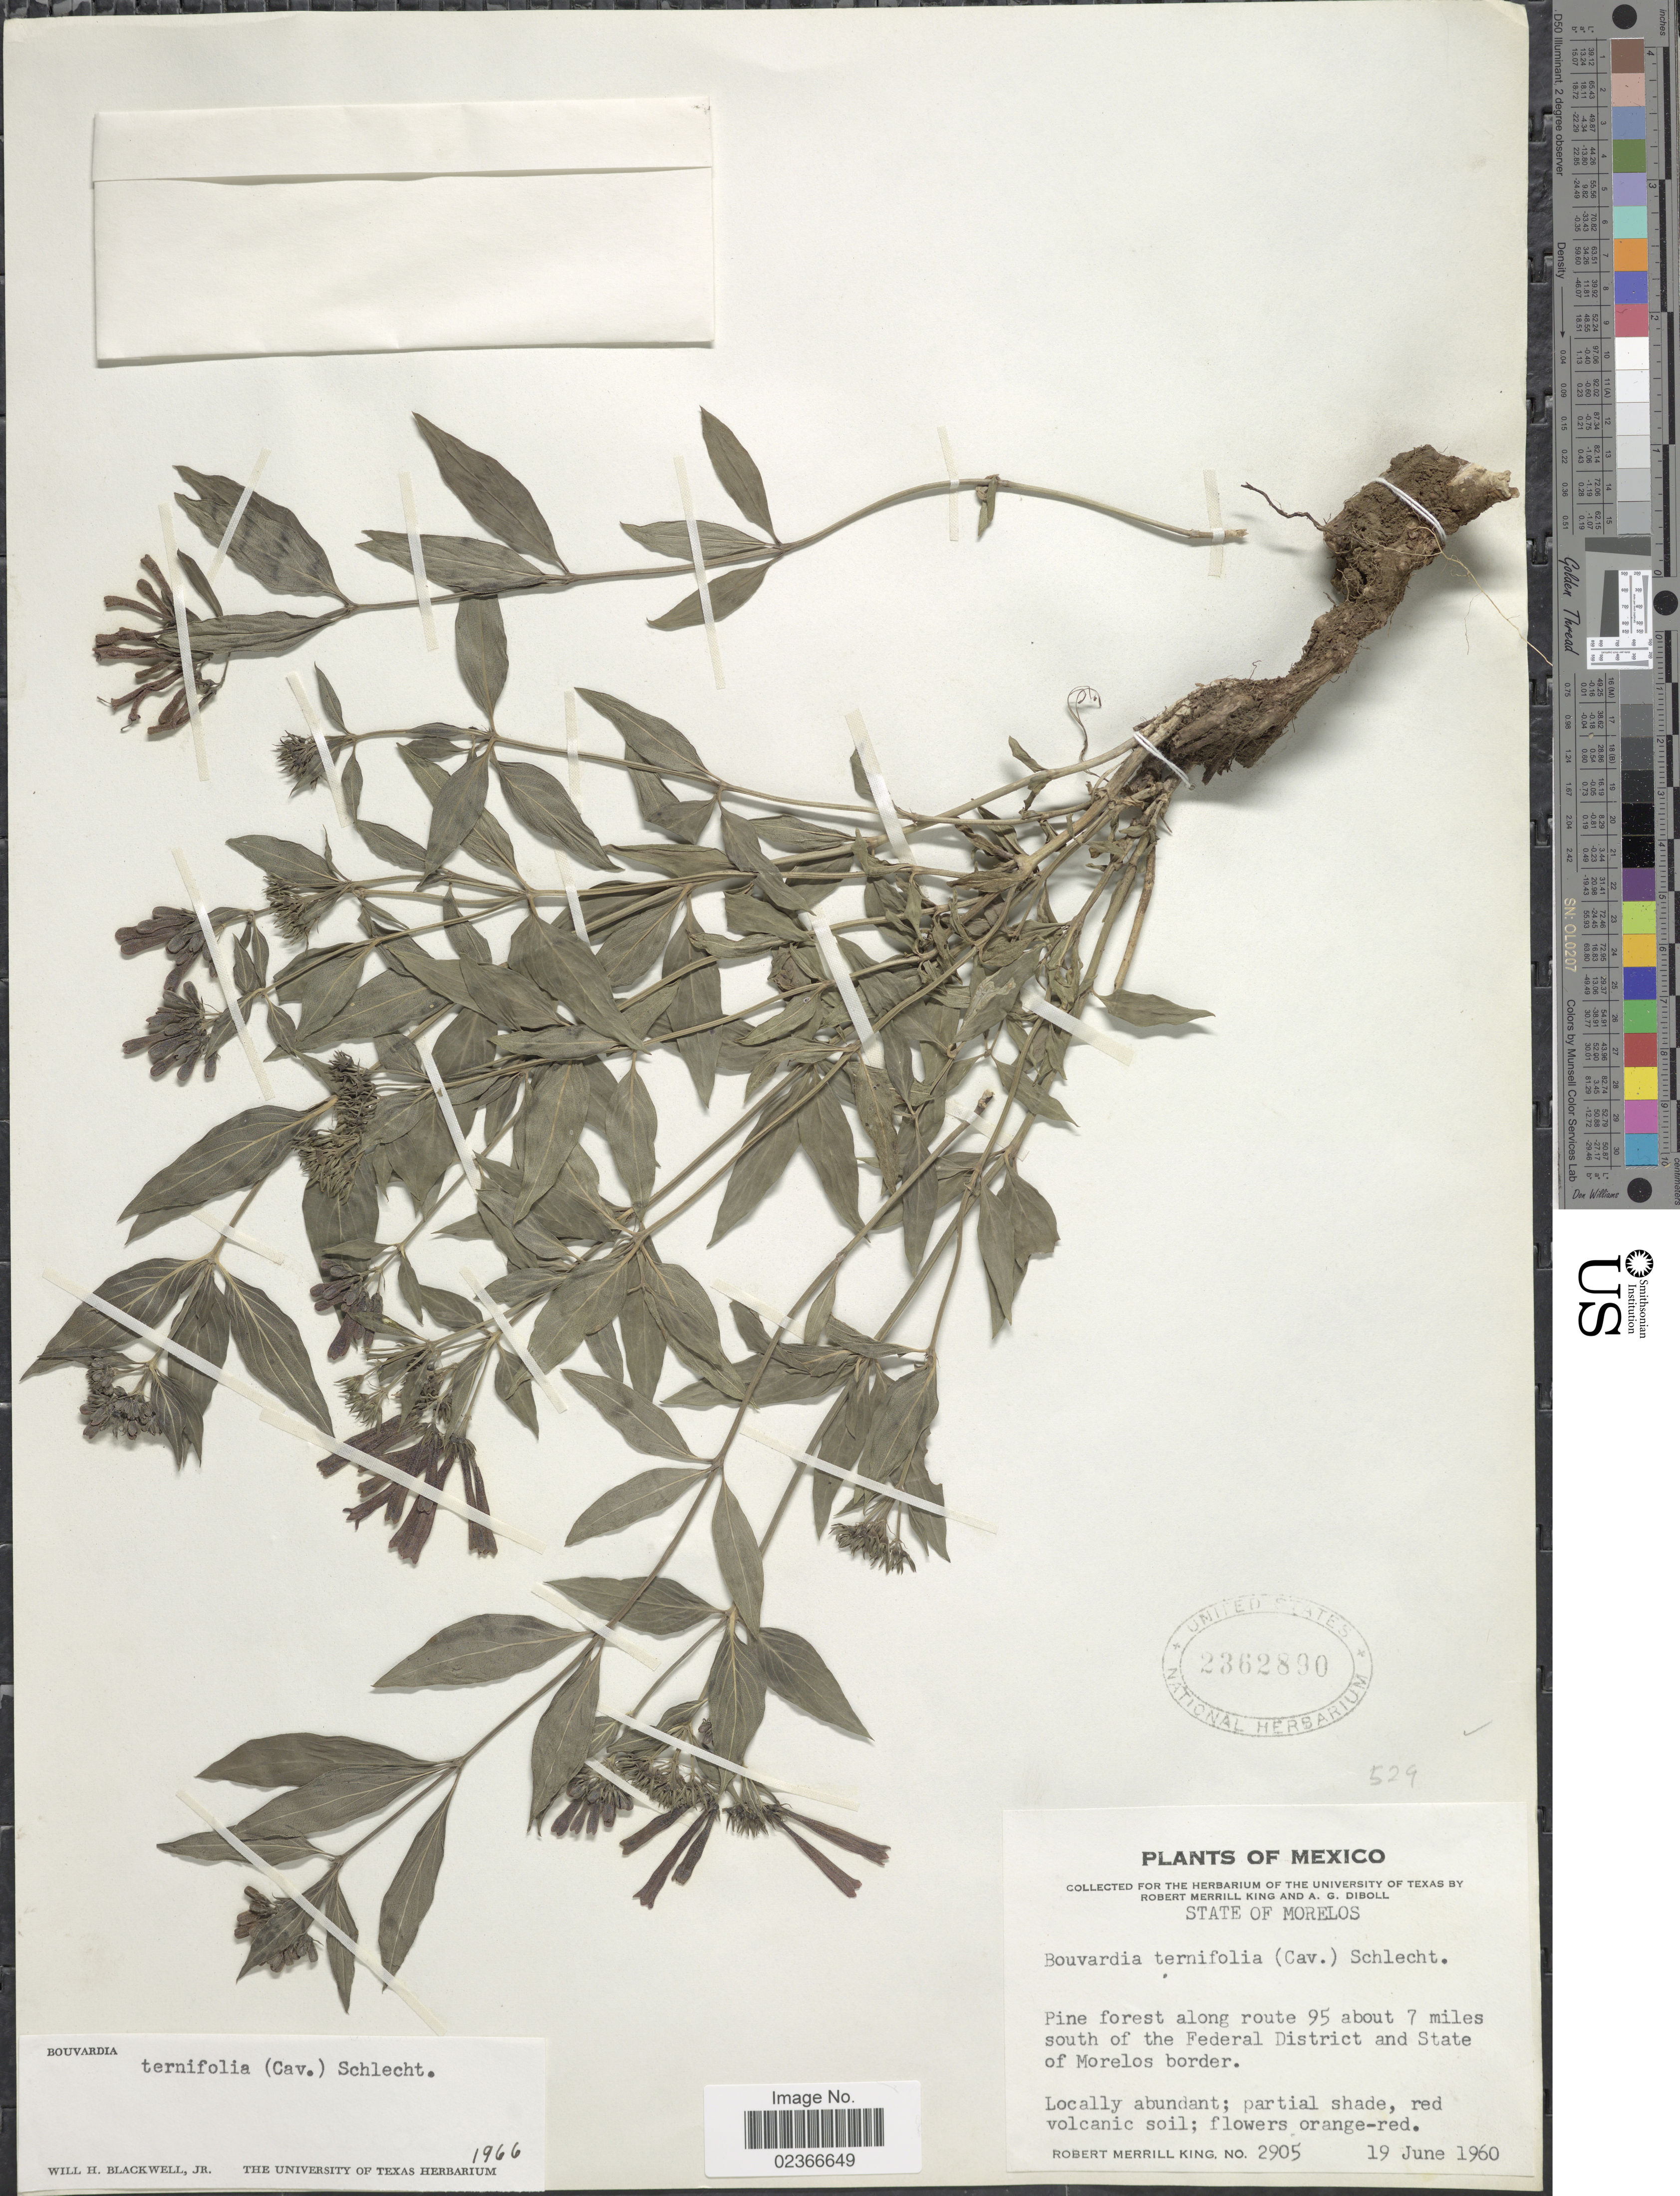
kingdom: Plantae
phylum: Tracheophyta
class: Magnoliopsida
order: Gentianales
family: Rubiaceae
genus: Bouvardia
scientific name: Bouvardia ternifolia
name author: (Cav.) Schltdl.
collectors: R. M. King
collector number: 2905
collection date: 1960-06-19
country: Mexico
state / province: Morelos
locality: Pine forest along route 95 about 7 miles south of the Federal District and State of Morelos border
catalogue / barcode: US 2362890